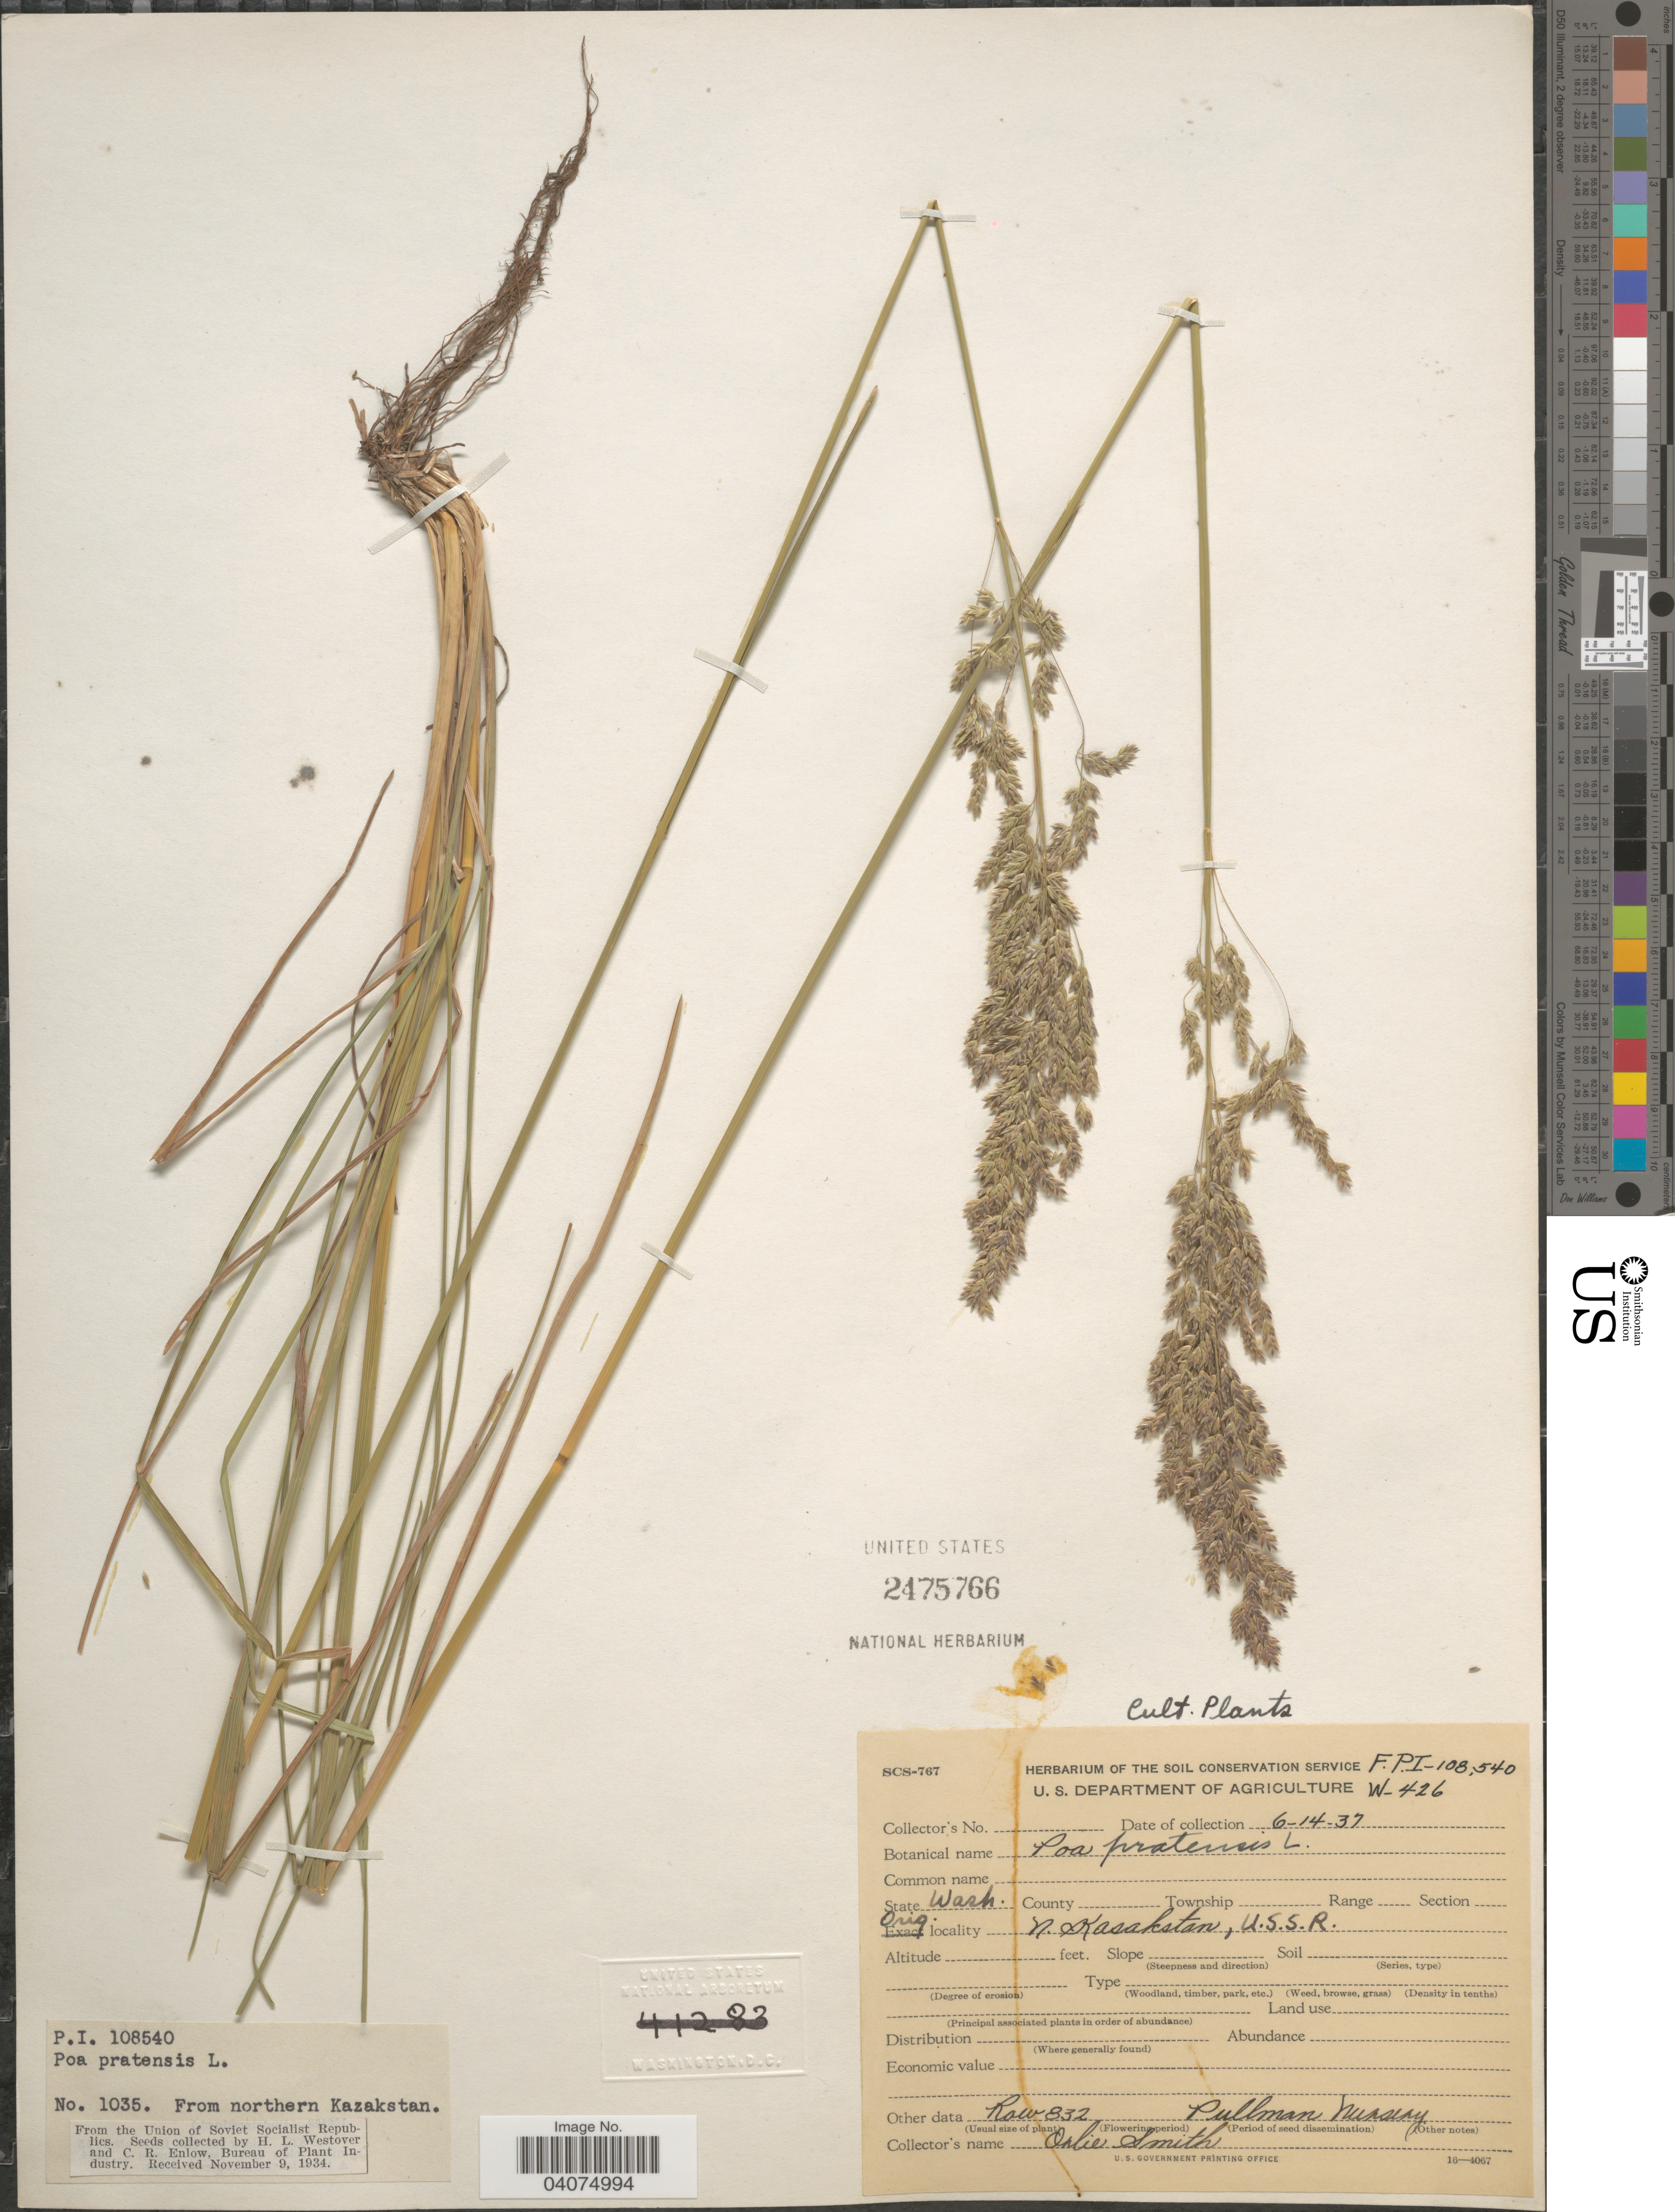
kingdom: Plantae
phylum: Tracheophyta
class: Liliopsida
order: Poales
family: Poaceae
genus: Poa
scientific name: Poa pratensis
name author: L.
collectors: O. Smith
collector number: FPI-108540?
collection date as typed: Transcribed d/m/y: 14/6/37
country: United States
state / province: Washington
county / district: Whitman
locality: Row 832 Pullman Nursery.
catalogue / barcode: US 2475766